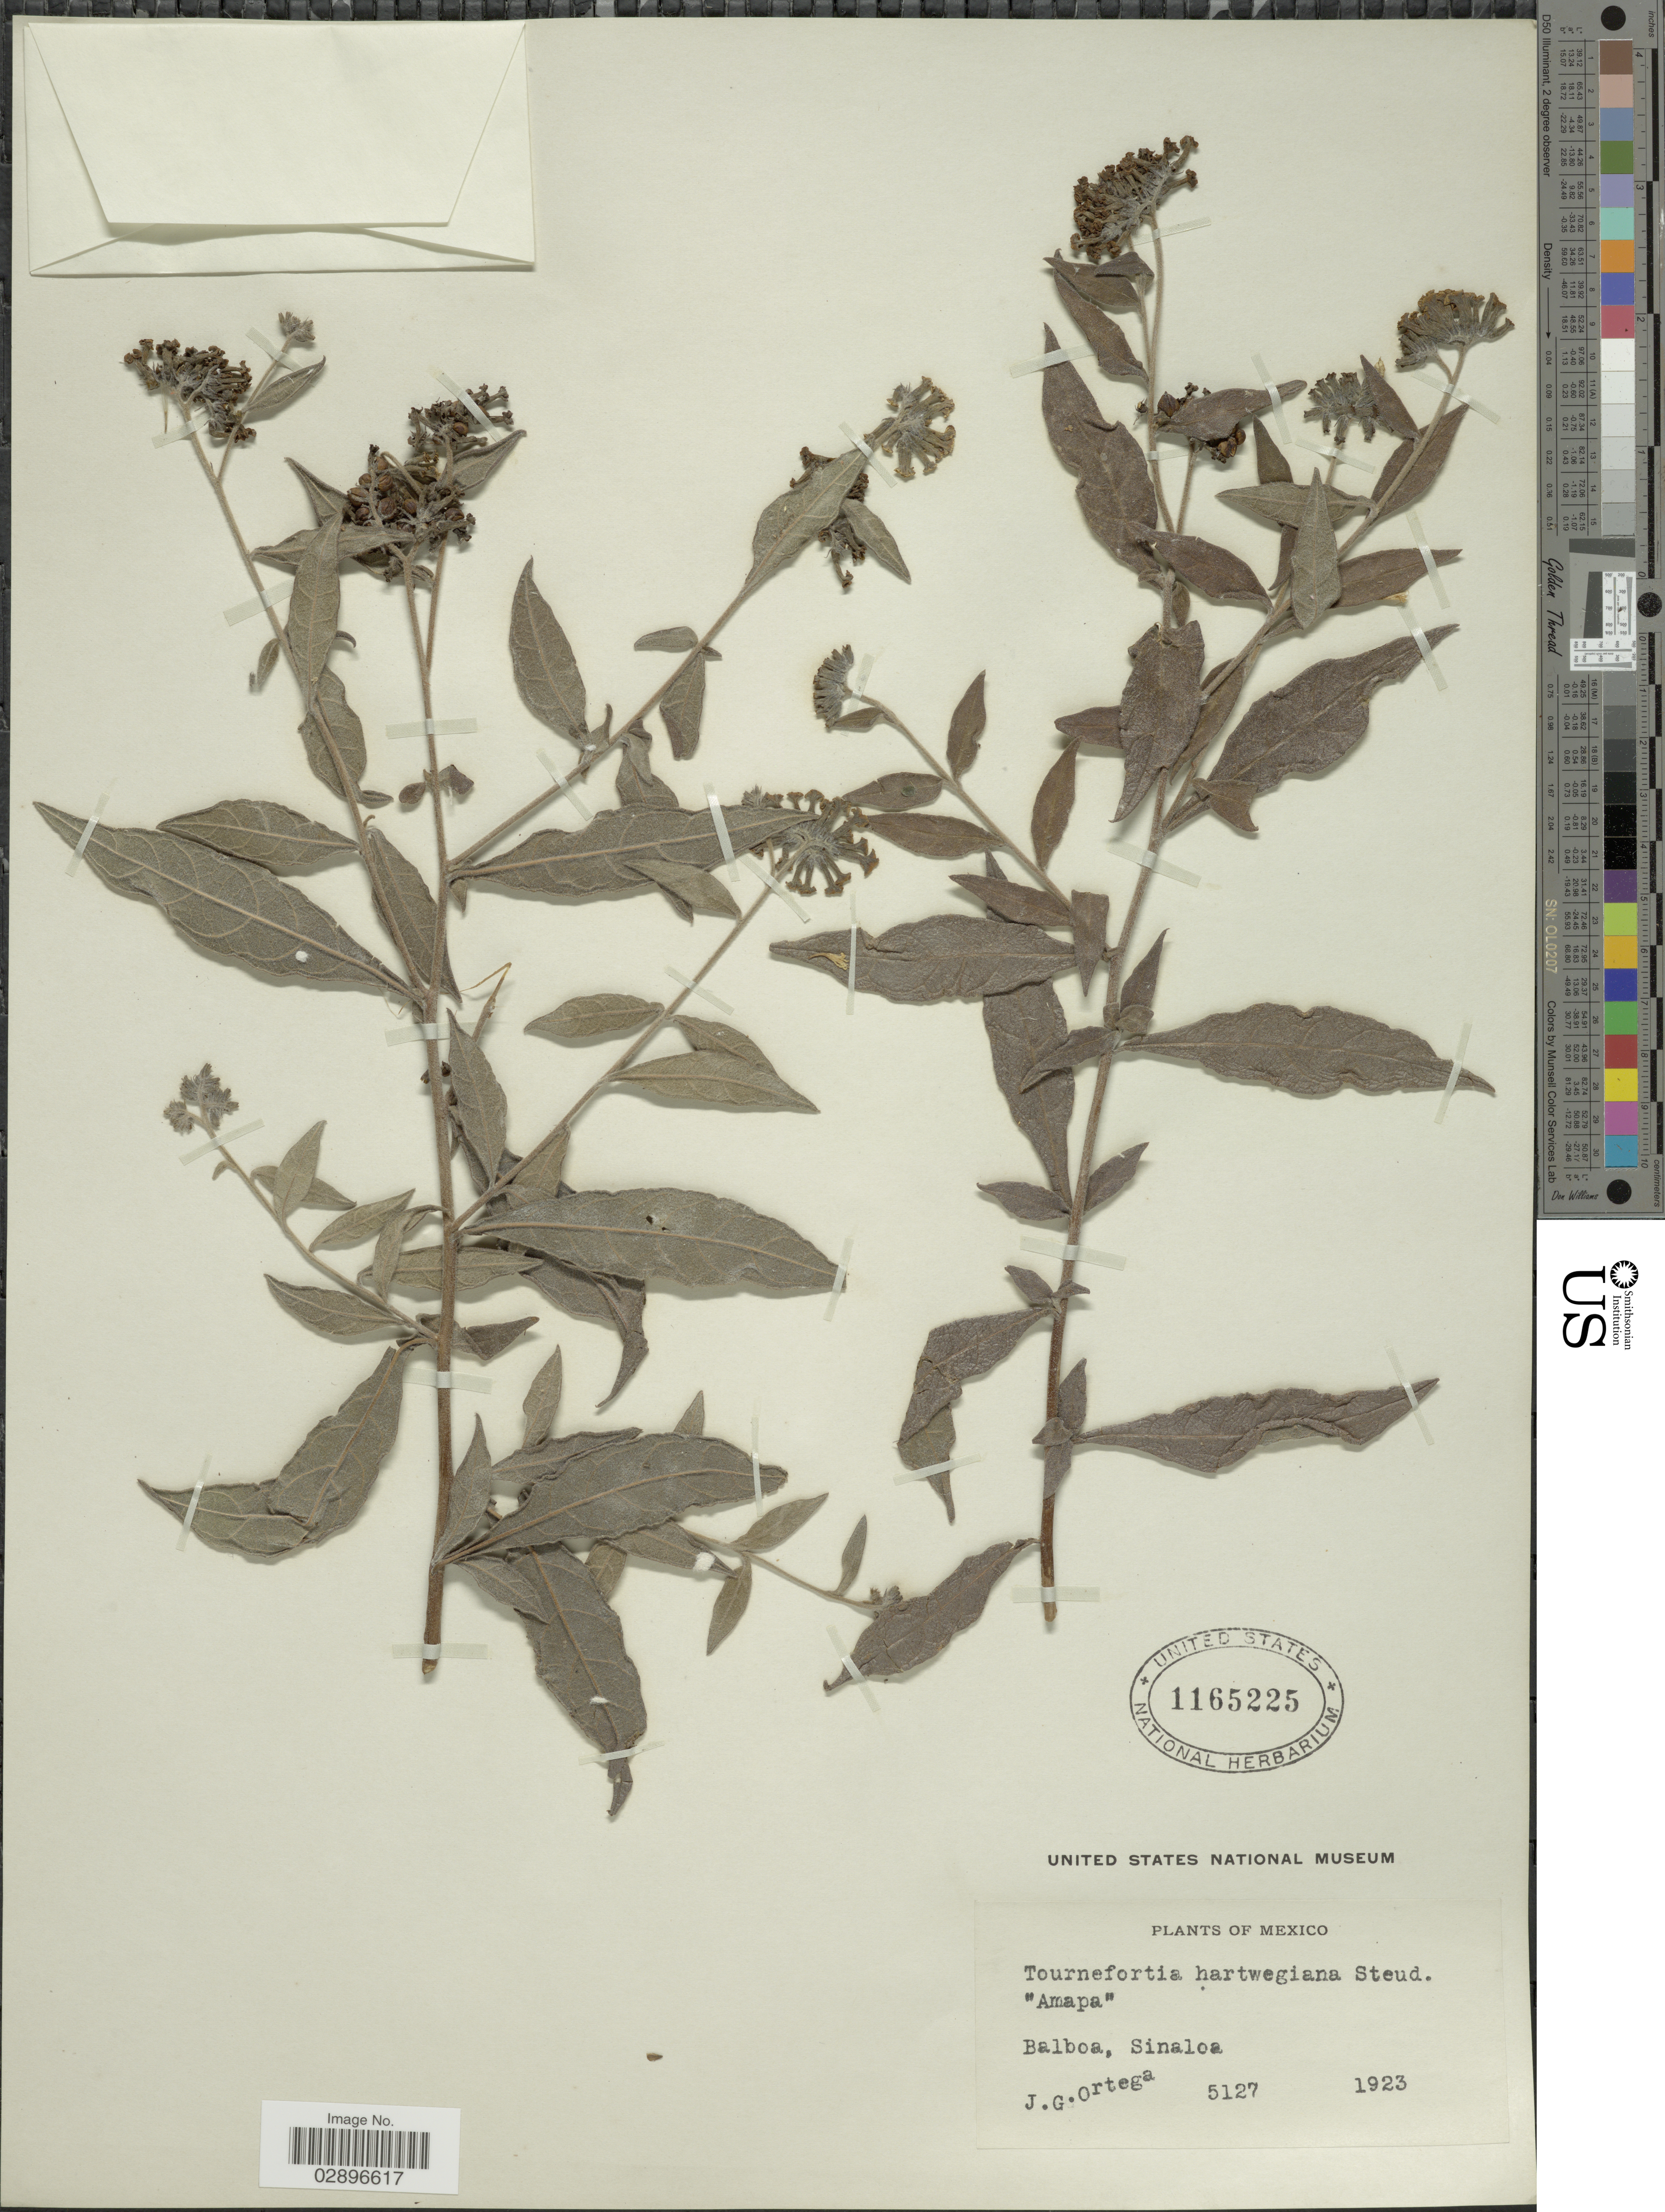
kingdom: Plantae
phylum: Tracheophyta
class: Magnoliopsida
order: Boraginales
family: Heliotropiaceae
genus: Tournefortia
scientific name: Tournefortia hartwegiana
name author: Steud.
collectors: J. Ortega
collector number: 5127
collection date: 1923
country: Mexico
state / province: Sinaloa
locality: Balboa.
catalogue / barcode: US 1165225